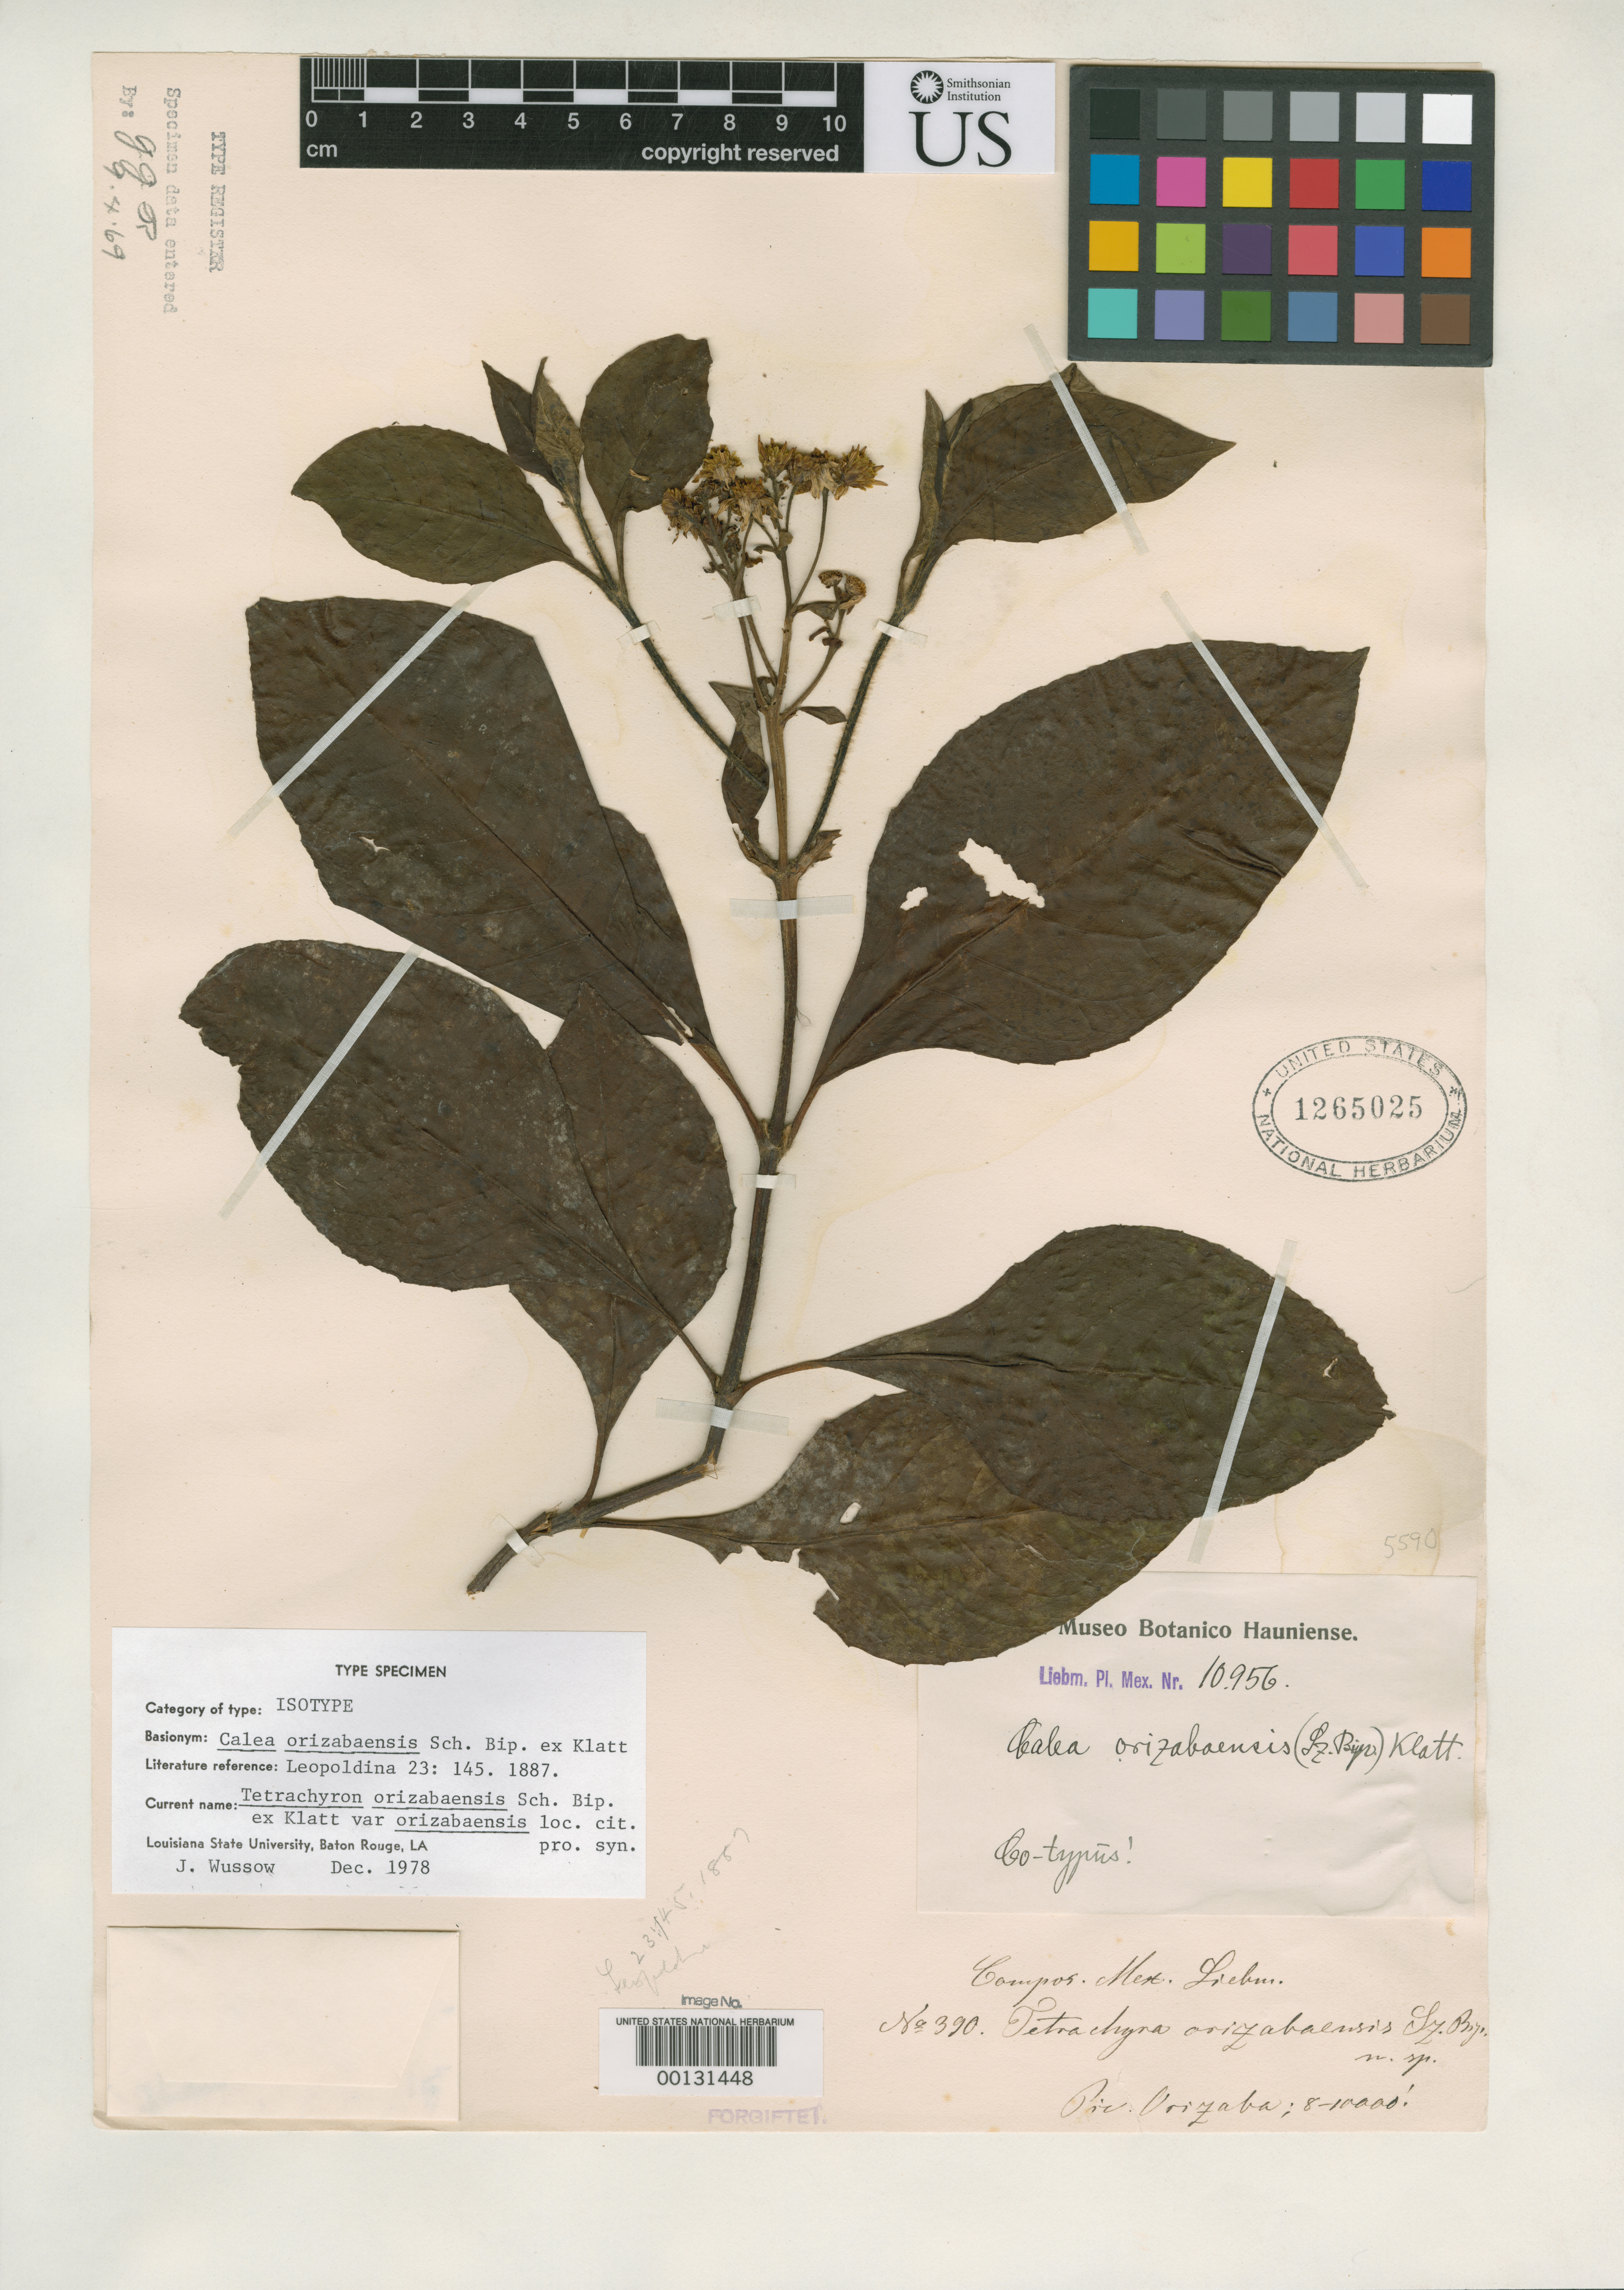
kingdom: Plantae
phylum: Tracheophyta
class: Magnoliopsida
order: Asterales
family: Asteraceae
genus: Calea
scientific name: Calea orizabaensis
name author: Klatt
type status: Isotype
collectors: F. M. Liebmann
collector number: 390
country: Mexico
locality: E of Monserrat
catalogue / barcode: US 1265025